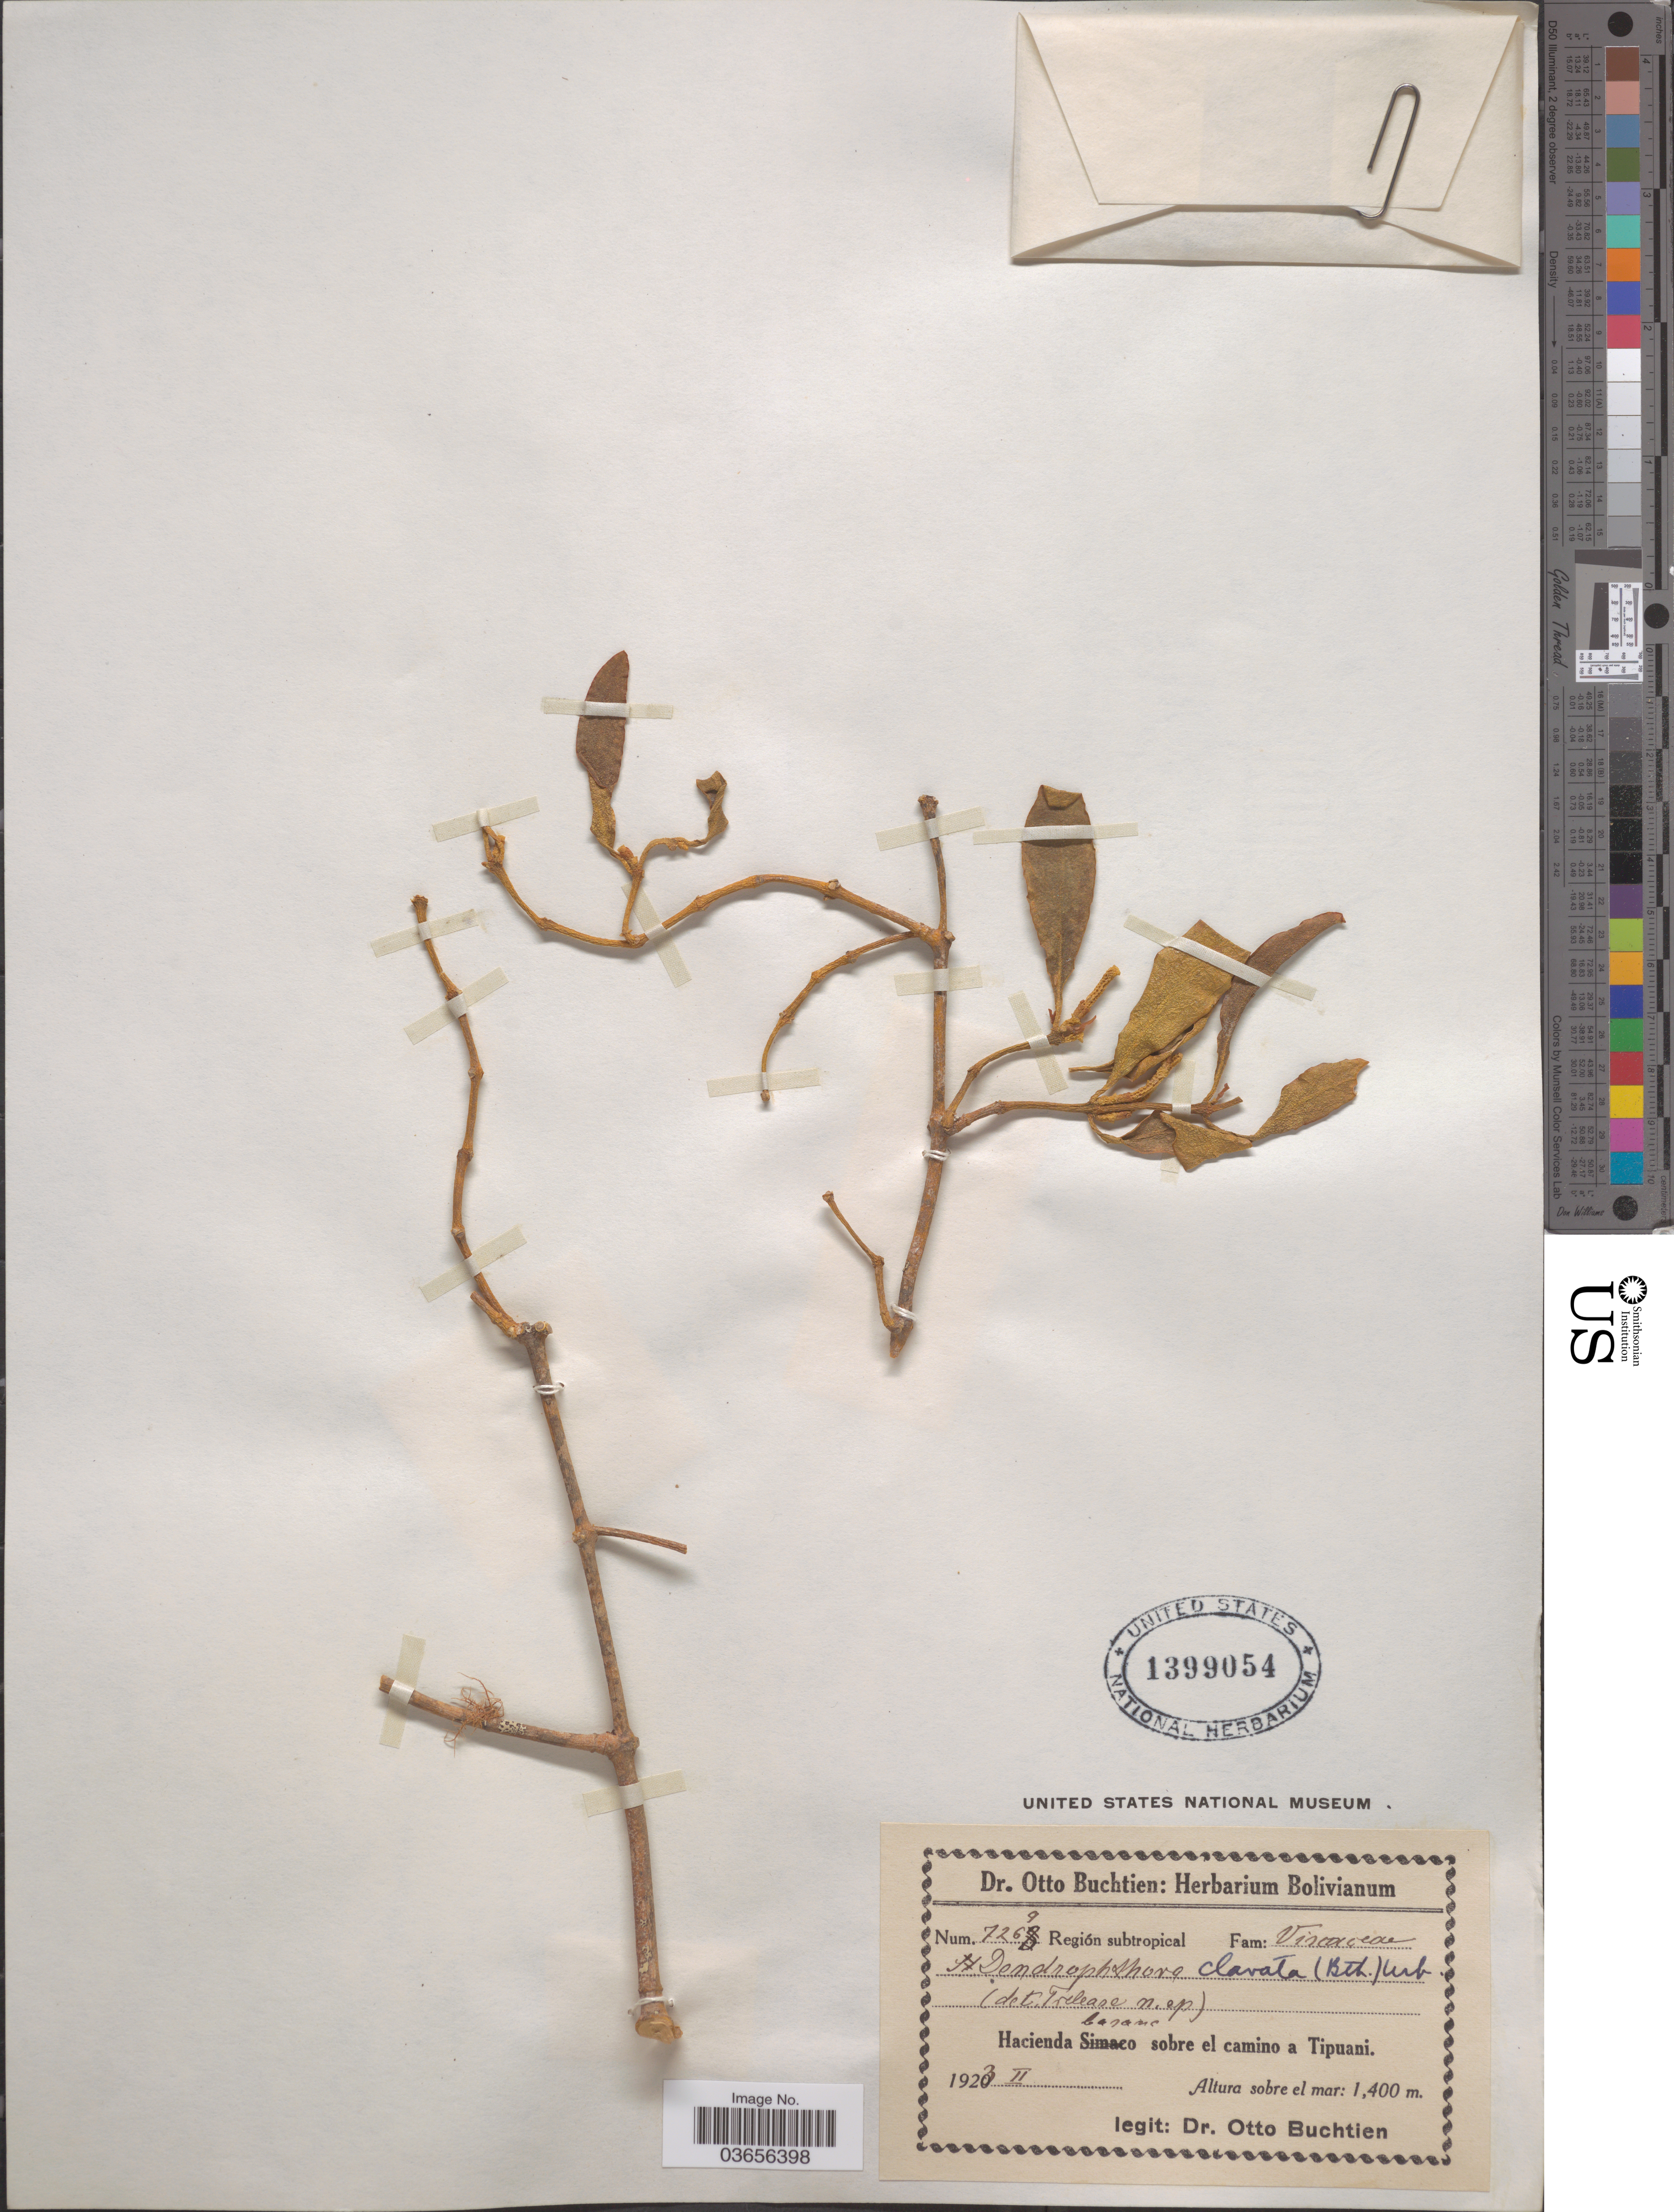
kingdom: Plantae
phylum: Tracheophyta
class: Magnoliopsida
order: Santalales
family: Viscaceae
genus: Dendrophthora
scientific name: Dendrophthora clavata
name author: (Benth.) Urb.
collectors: O. Buchtien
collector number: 7269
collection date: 1923-02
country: Bolivia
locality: Hacienda Casana sobre el camino a Tipuani.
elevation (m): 1400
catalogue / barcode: US 1399054